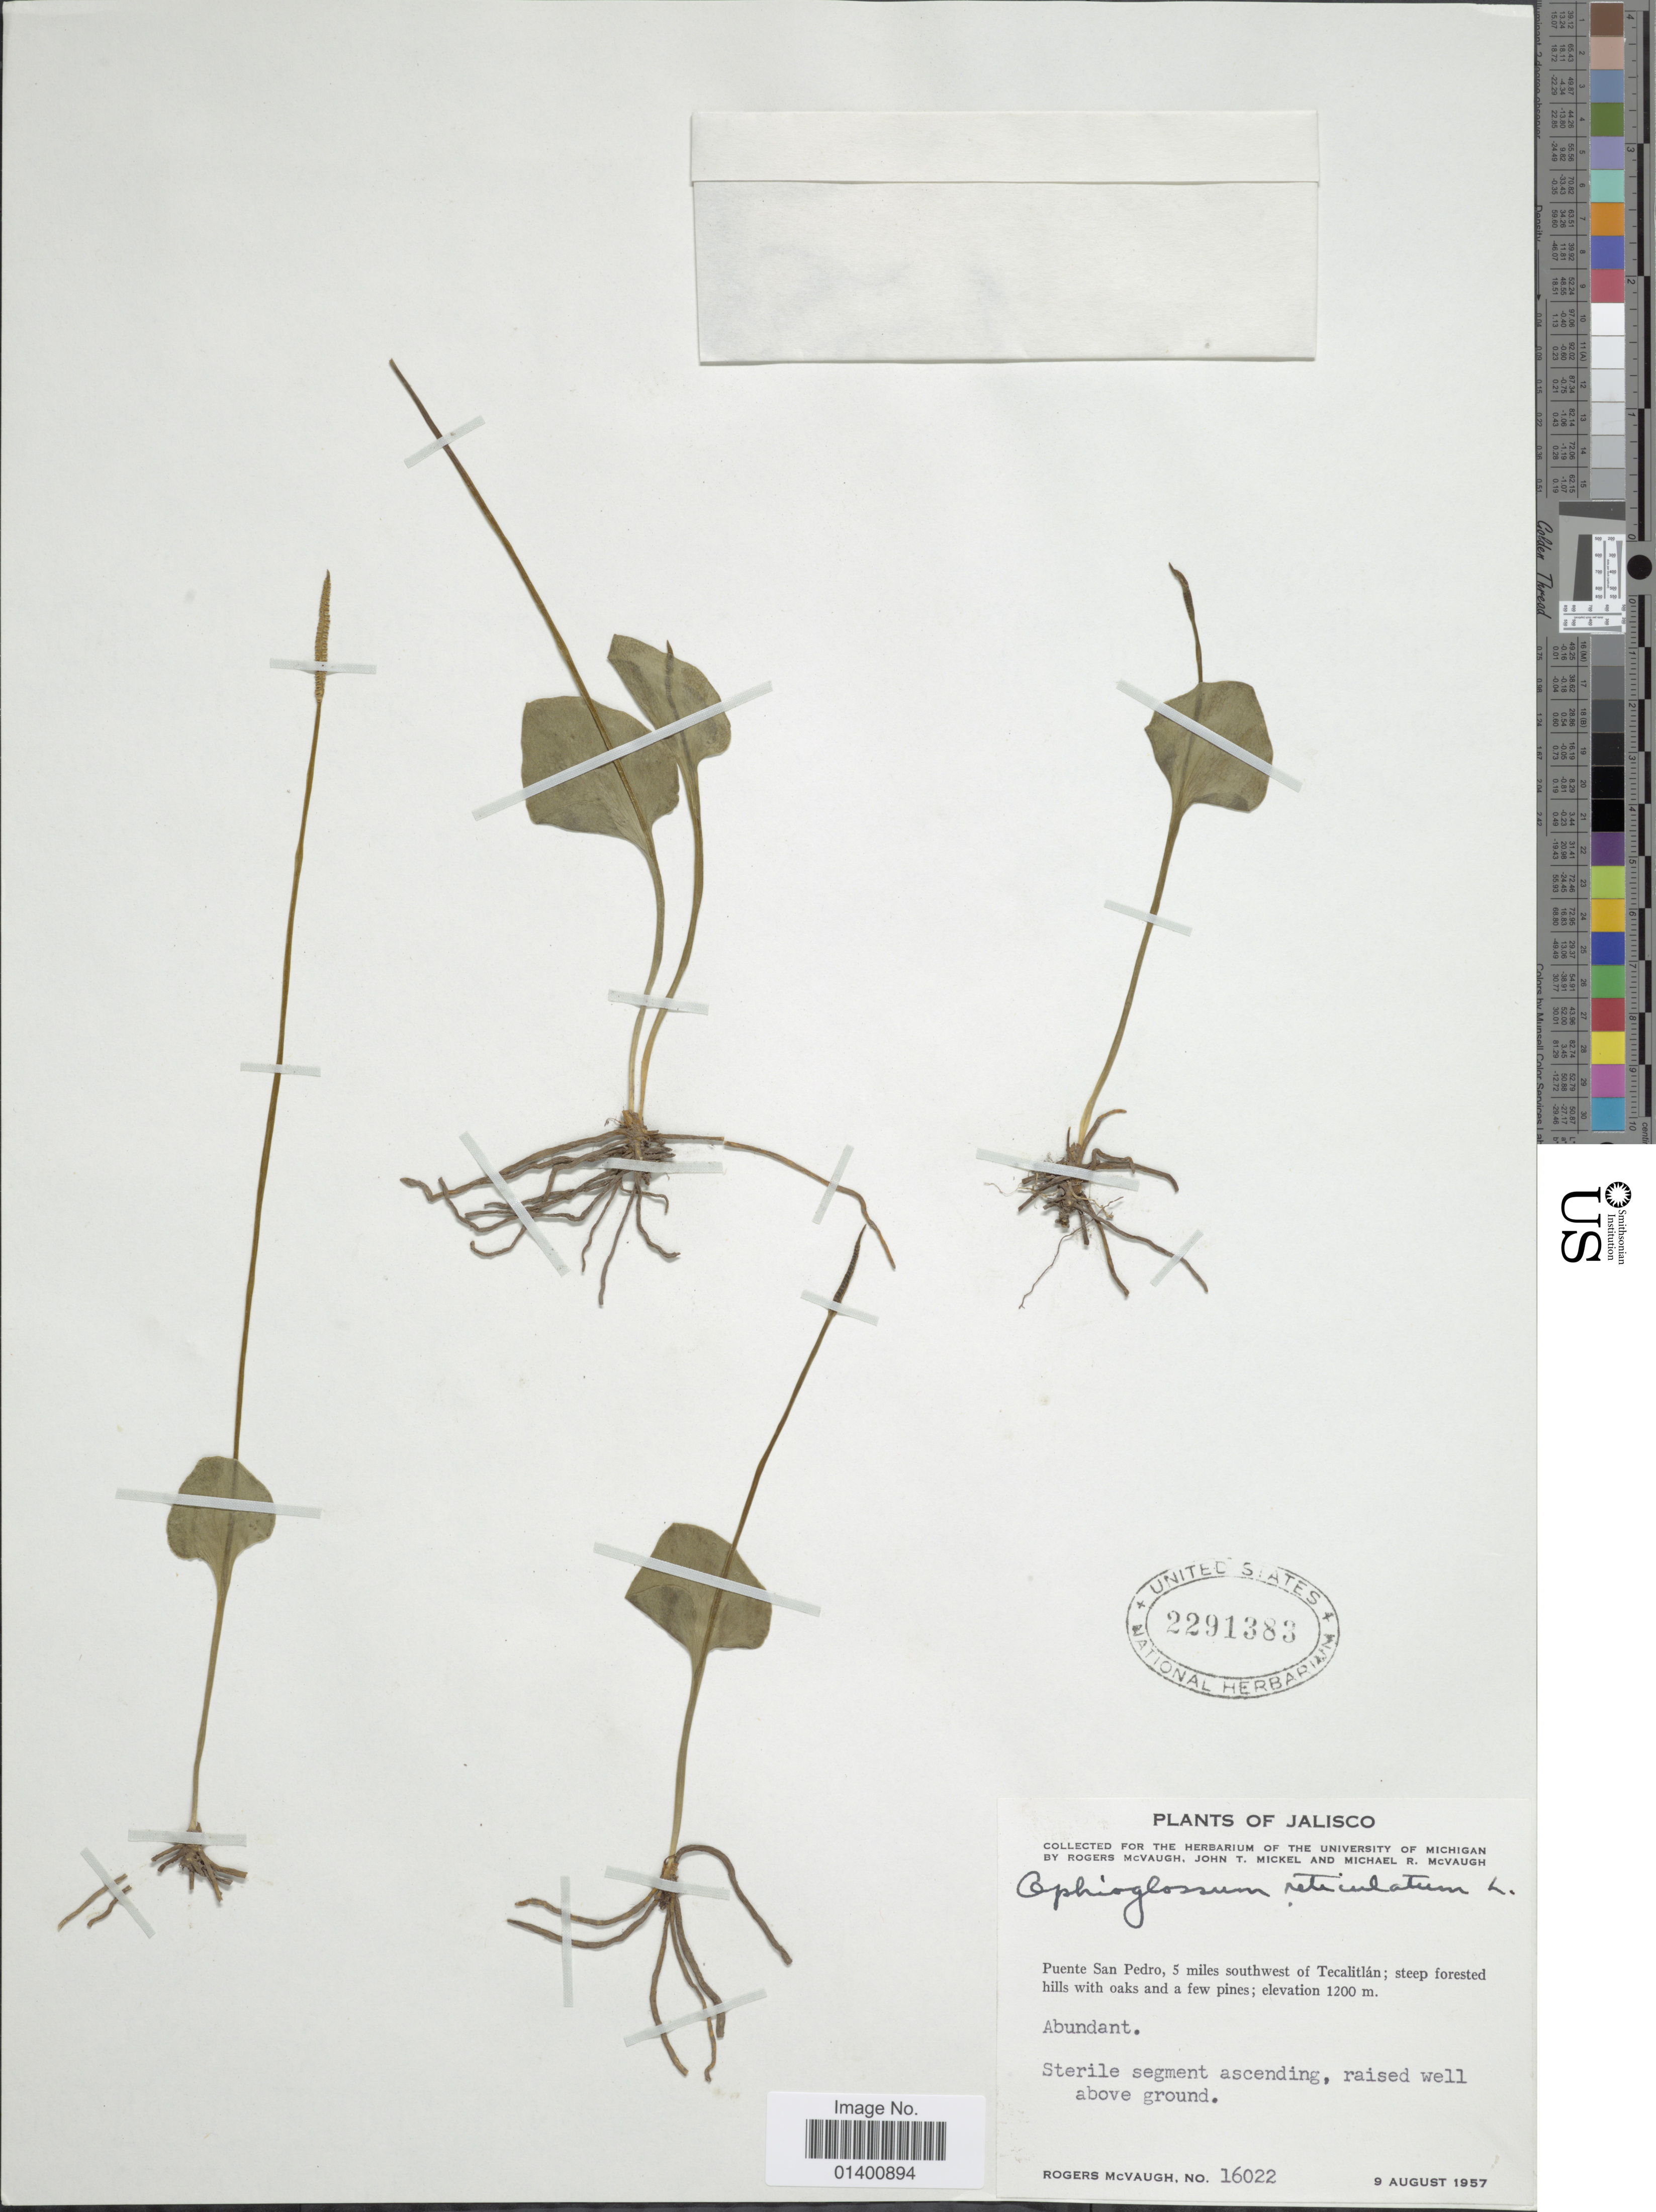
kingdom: Plantae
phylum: Tracheophyta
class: Polypodiopsida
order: Ophioglossales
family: Ophioglossaceae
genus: Ophioglossum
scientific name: Ophioglossum reticulatum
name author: L.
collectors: R. McVaugh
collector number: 16022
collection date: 1957-08-09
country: Mexico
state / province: Jalisco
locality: Puente San Pedro, 5 miles southwest of Tecalitan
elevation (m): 1200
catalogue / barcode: US 2291383